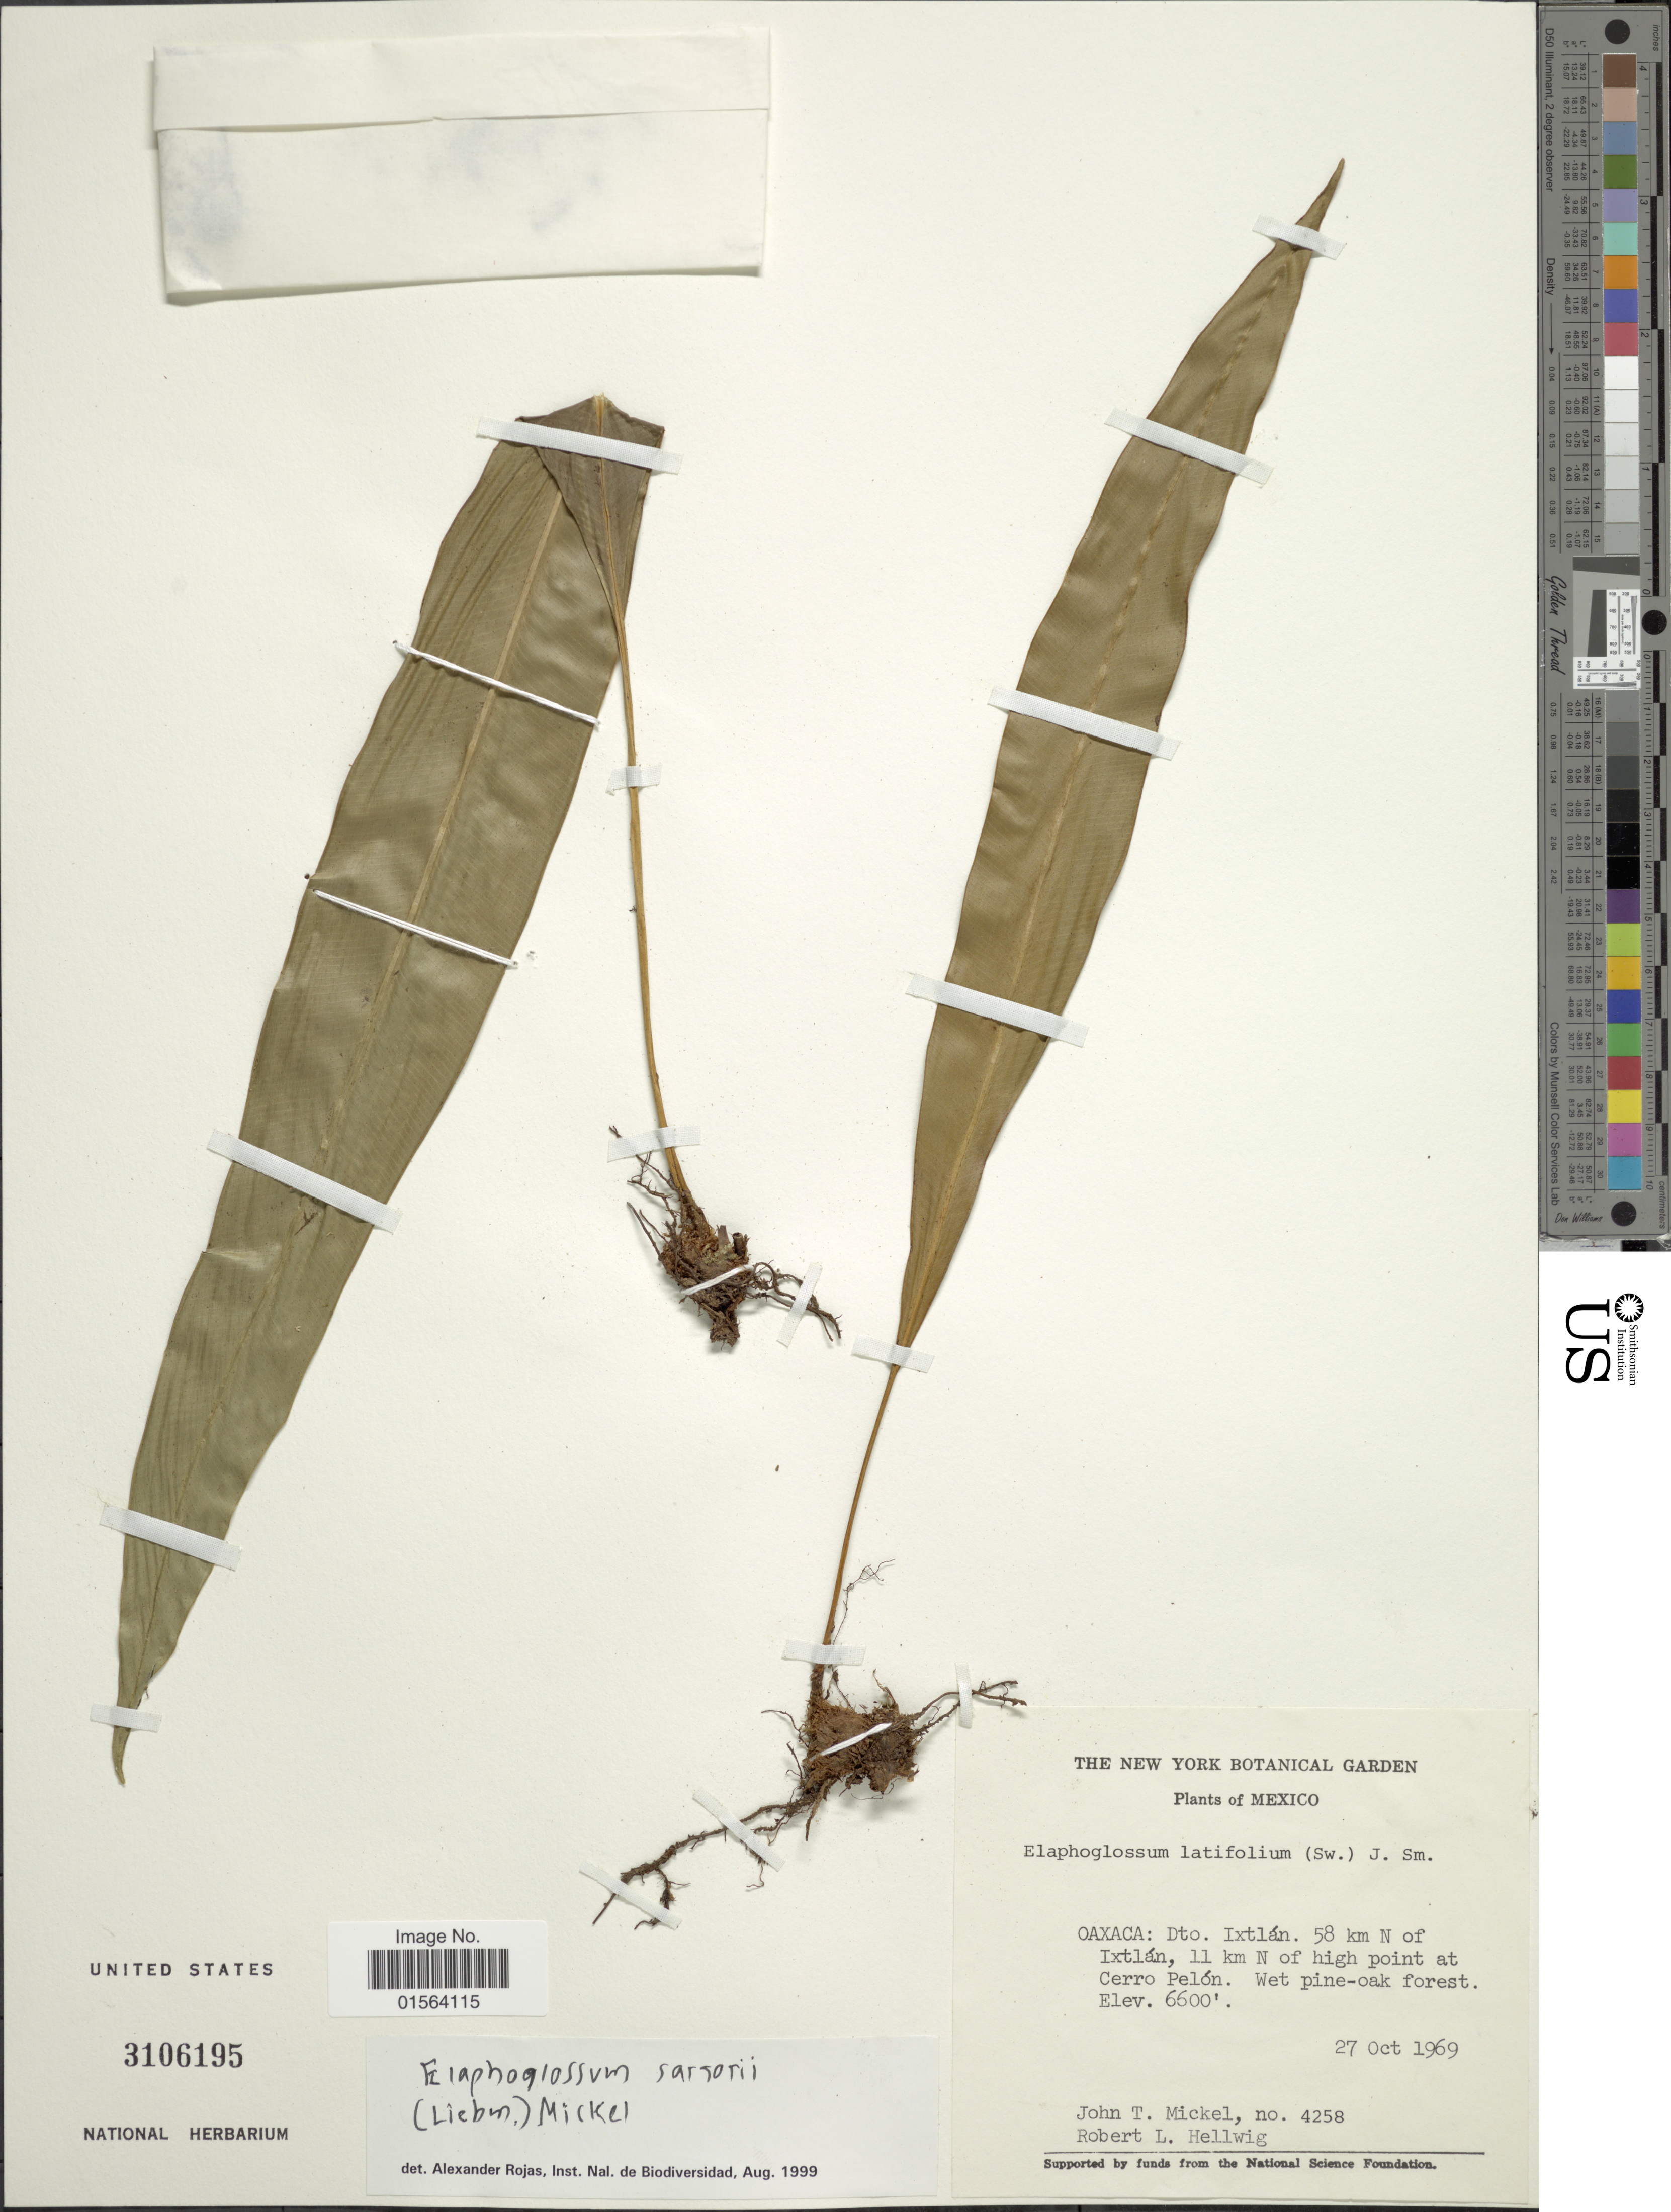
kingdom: Plantae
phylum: Tracheophyta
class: Polypodiopsida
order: Polypodiales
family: Dryopteridaceae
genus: Elaphoglossum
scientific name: Elaphoglossum latifolium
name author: (Sw.) J. Sm.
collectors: J. T. Mickel & R. Hellwig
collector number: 4258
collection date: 1969-10-27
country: Mexico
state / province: Oaxaca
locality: Oaxaca: Dto. Ixtlan 58 km N of Ixtlan, 11 km N of high point at Cerro Pelon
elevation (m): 2012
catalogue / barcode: US 3106195